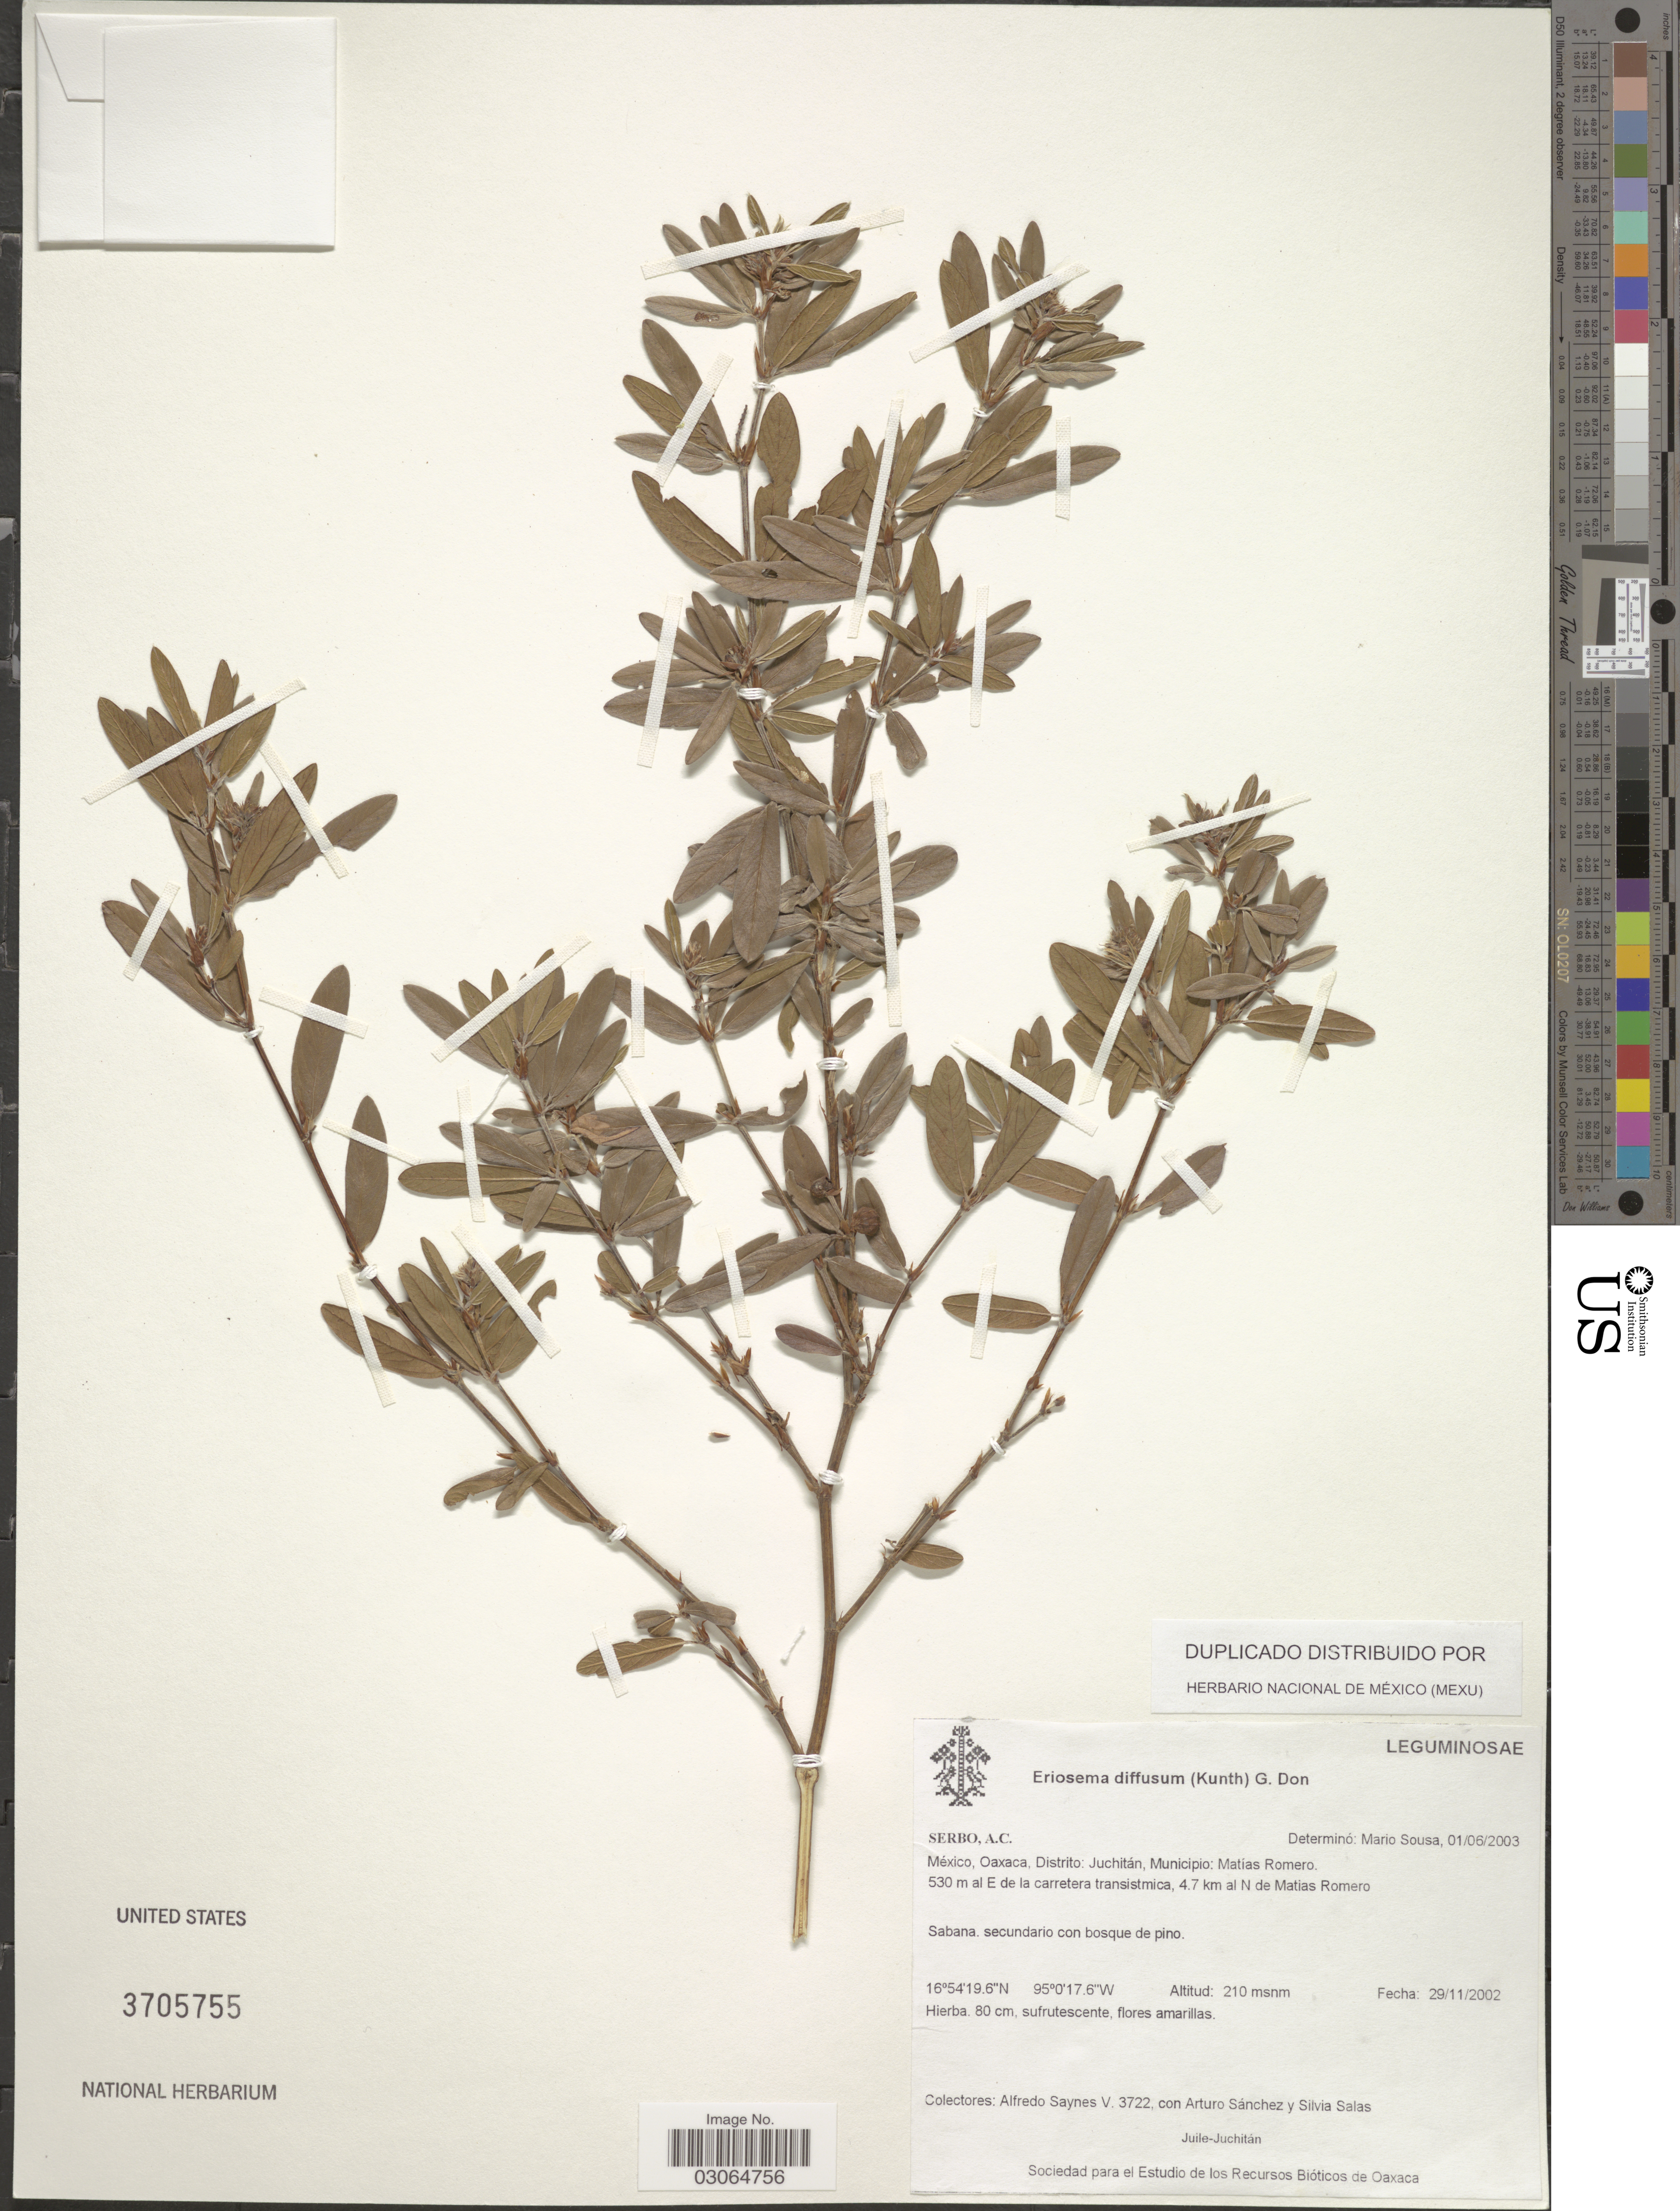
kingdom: Plantae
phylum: Tracheophyta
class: Magnoliopsida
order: Fabales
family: Fabaceae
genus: Eriosema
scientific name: Eriosema diffusum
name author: (Kunth) G. Don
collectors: A. Saynes, A. Sánchez & S. Salas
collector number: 3722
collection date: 2002-11-29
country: Mexico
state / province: Oaxaca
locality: Distrito: Juchitán, Municipio: Matías Romero. 530 m al E de la carretera transistmica, 4.7 km al N de Matias Romero.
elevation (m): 210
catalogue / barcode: US 3705755